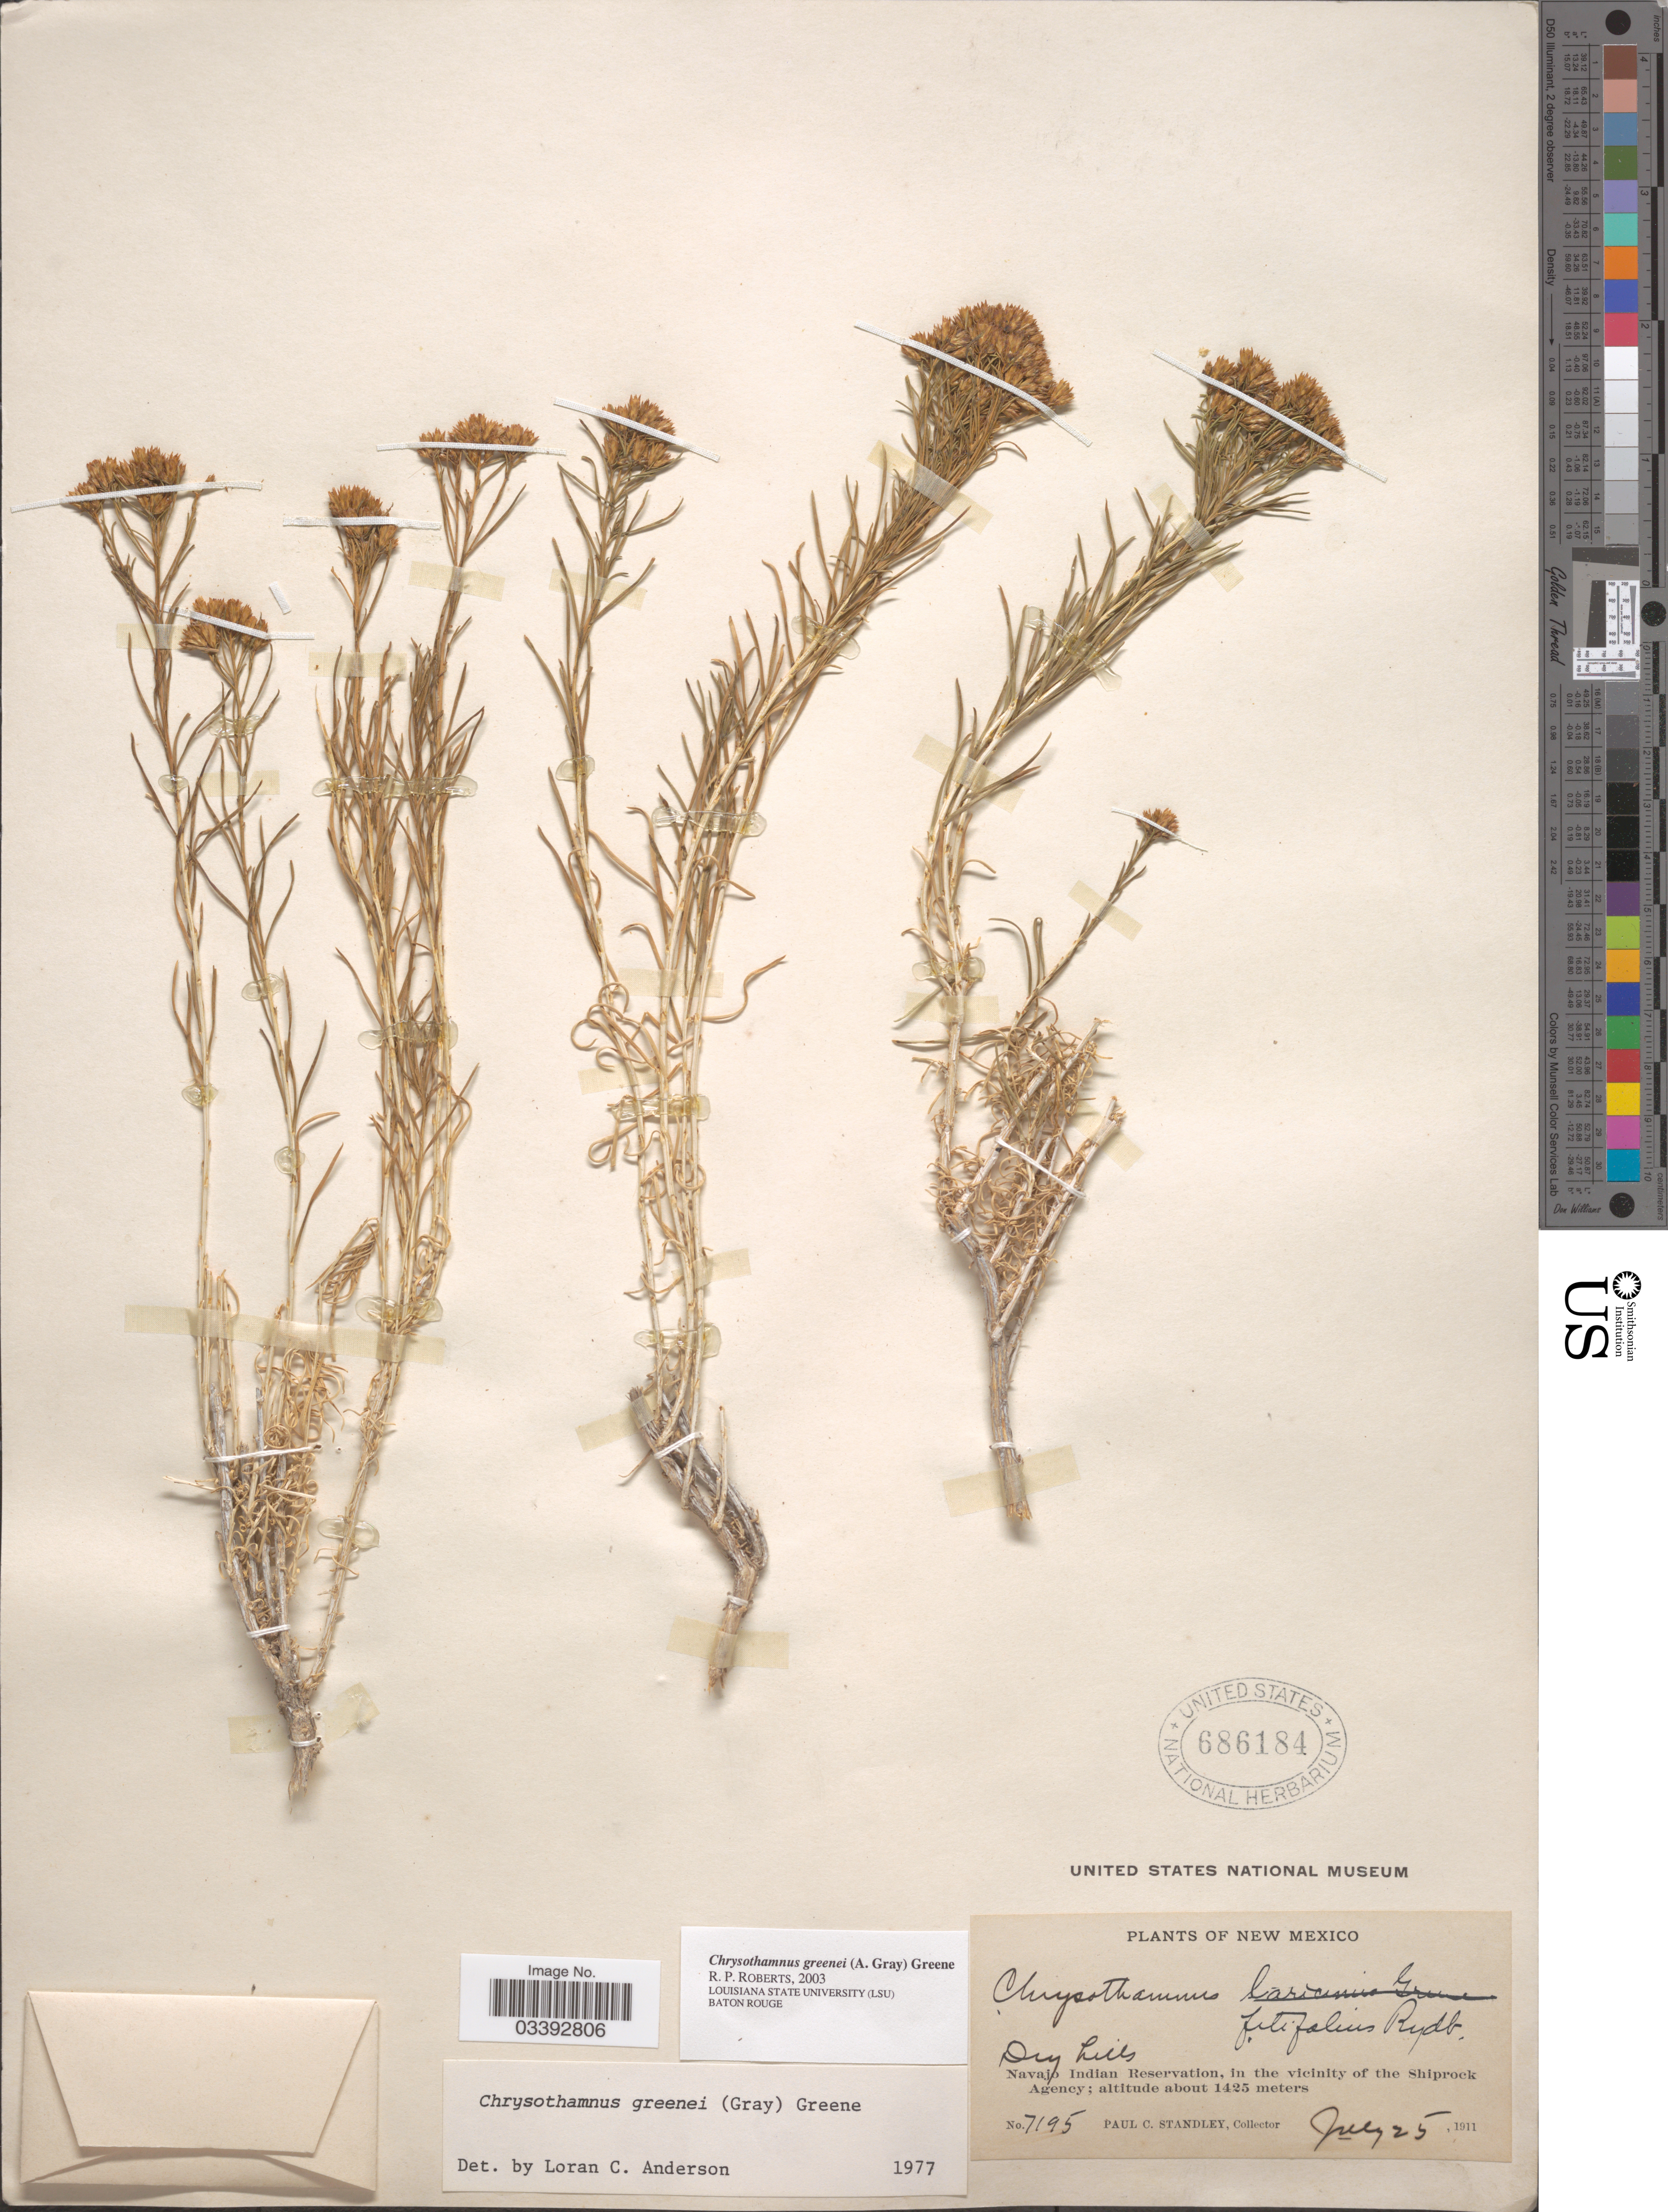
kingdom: Plantae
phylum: Tracheophyta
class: Magnoliopsida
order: Asterales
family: Asteraceae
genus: Chrysothamnus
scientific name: Chrysothamnus greenei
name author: (A. Gray) Greene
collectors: P. C. Standley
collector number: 7195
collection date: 1911-07-25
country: United States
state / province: New Mexico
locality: Navajo Indian Reservation, in the vicinity of the Shiprock Agency.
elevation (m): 1425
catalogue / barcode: US 686184